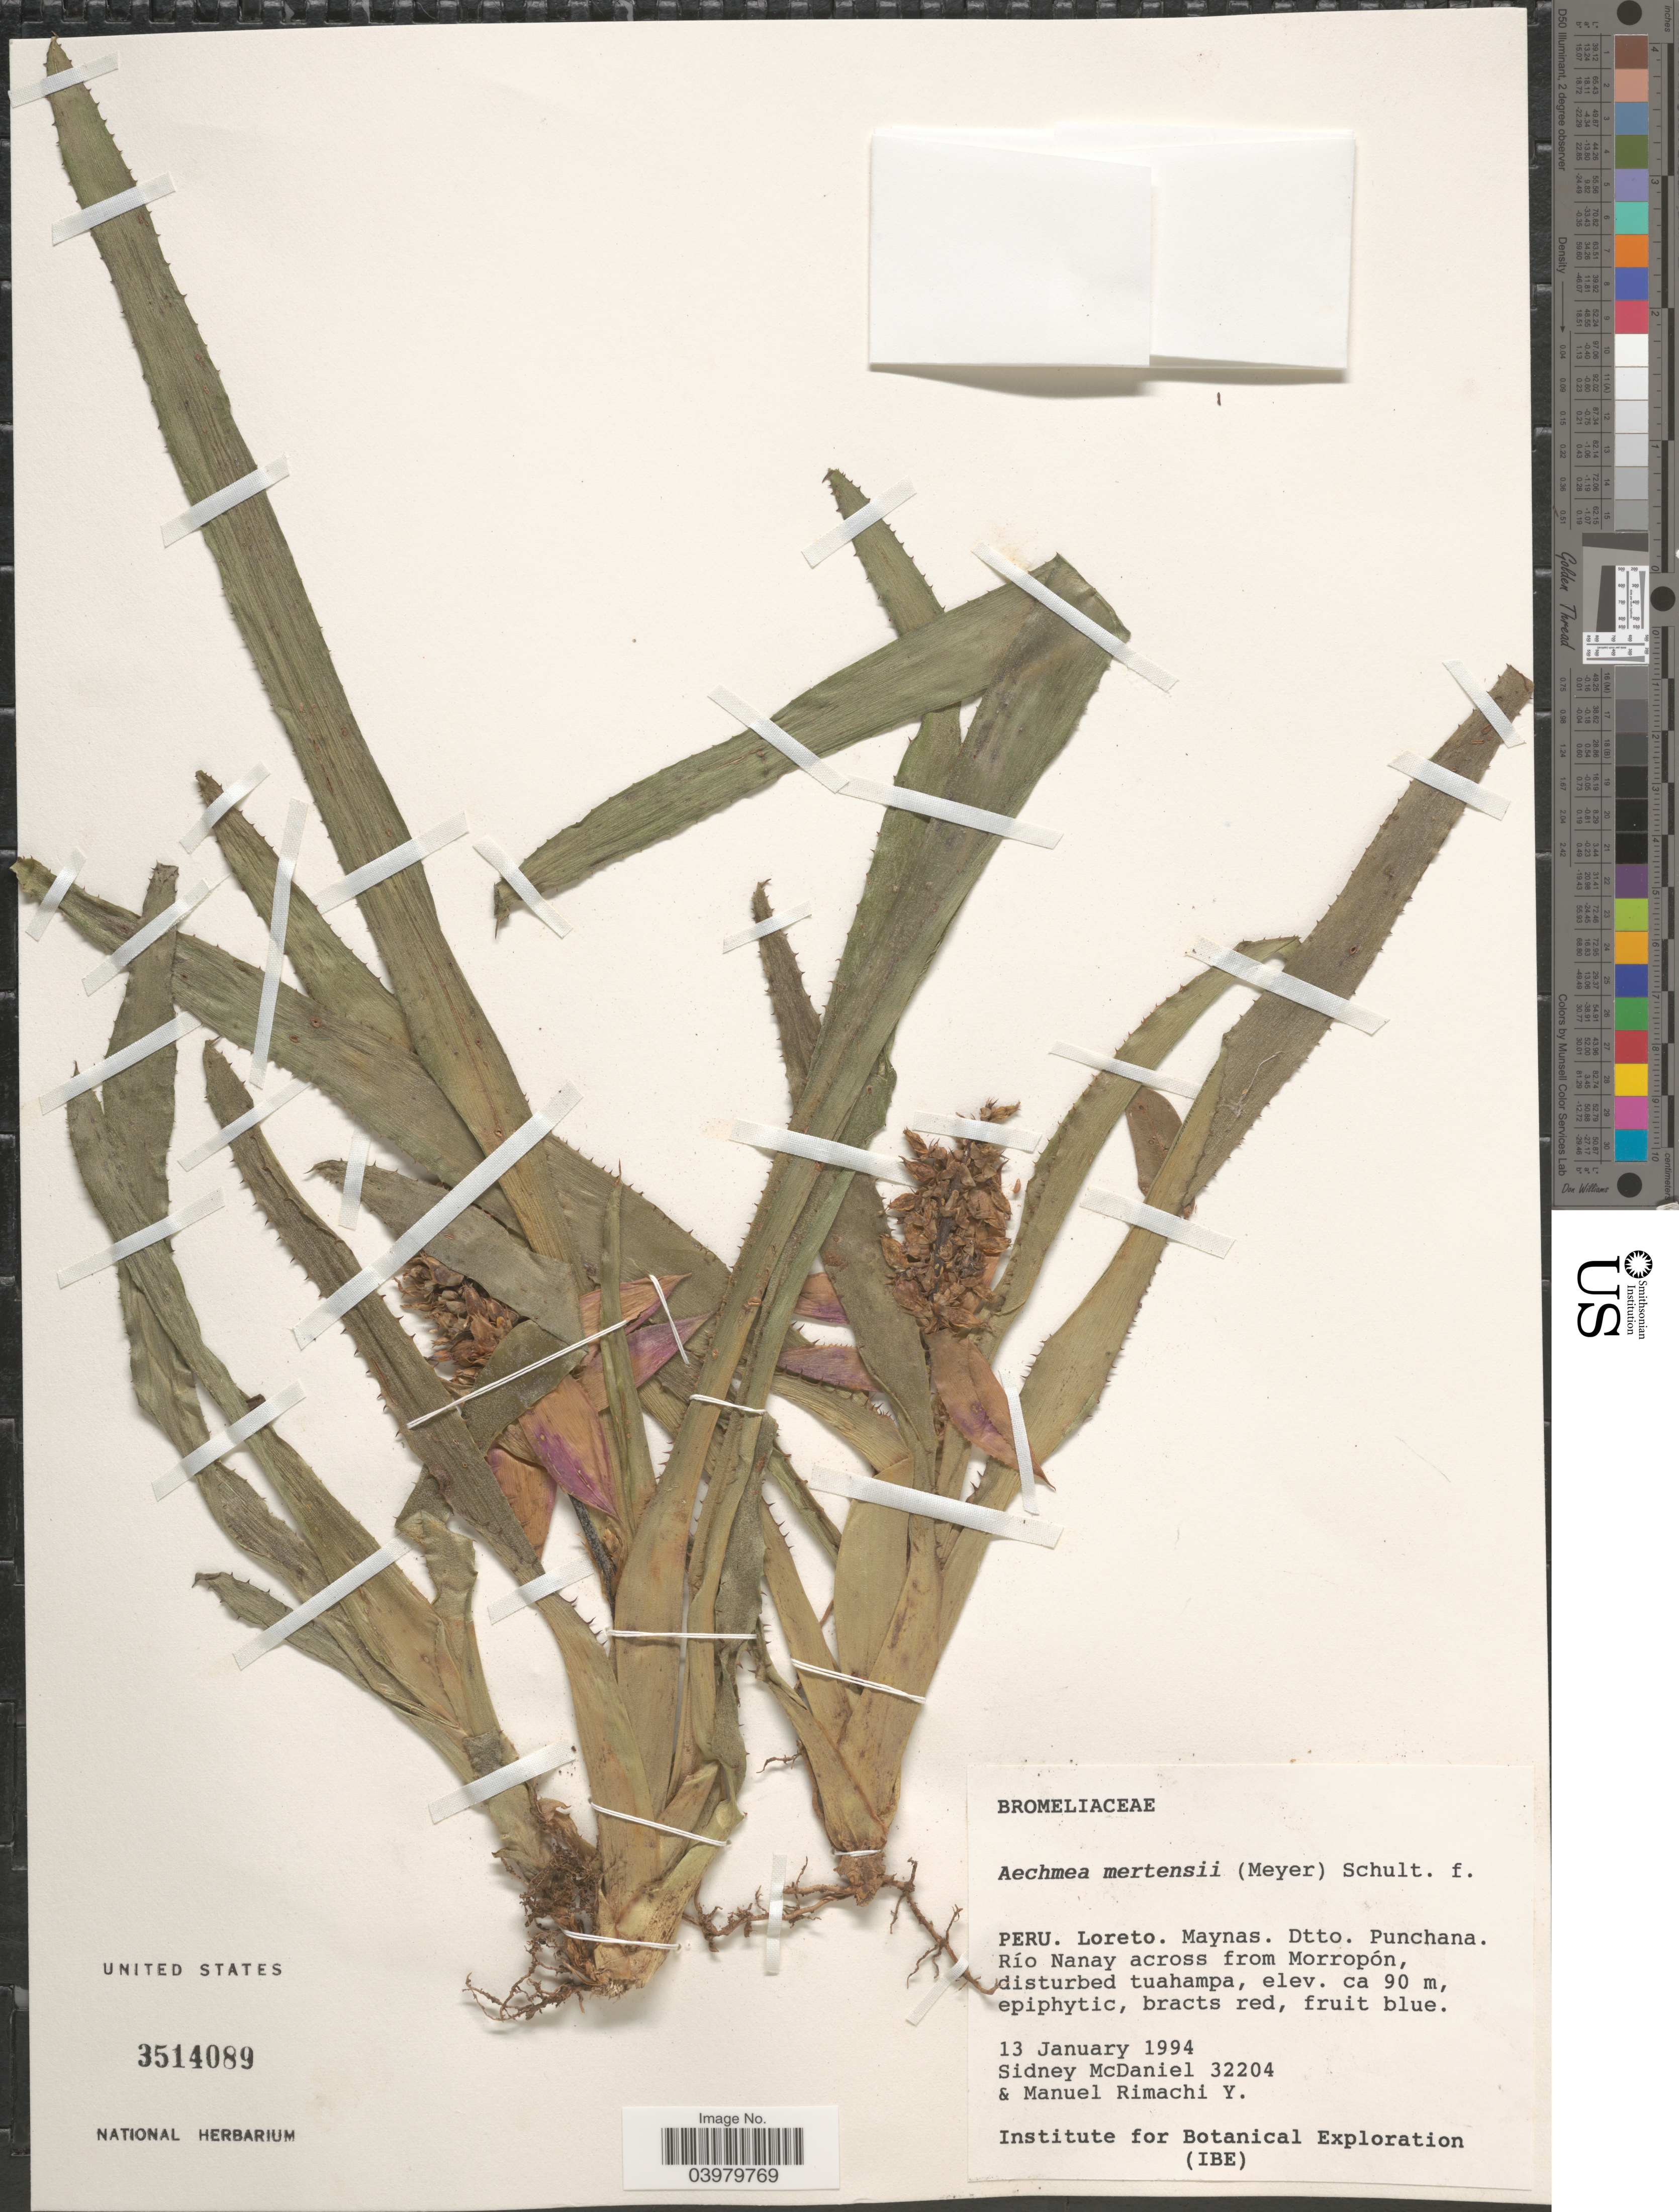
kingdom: Plantae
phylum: Tracheophyta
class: Liliopsida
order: Poales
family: Bromeliaceae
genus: Aechmea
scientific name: Aechmea mertensii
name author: (G. Mey.) Schult. & Schult. f.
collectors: S. McDaniel & M. Rimachi Y.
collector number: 32204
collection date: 1994-01-13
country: Peru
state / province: Loreto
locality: Maynas. Dtto. Punchana. Río Nanay across from Morropón, disturbed tuahampa.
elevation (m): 90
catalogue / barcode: US 3514089